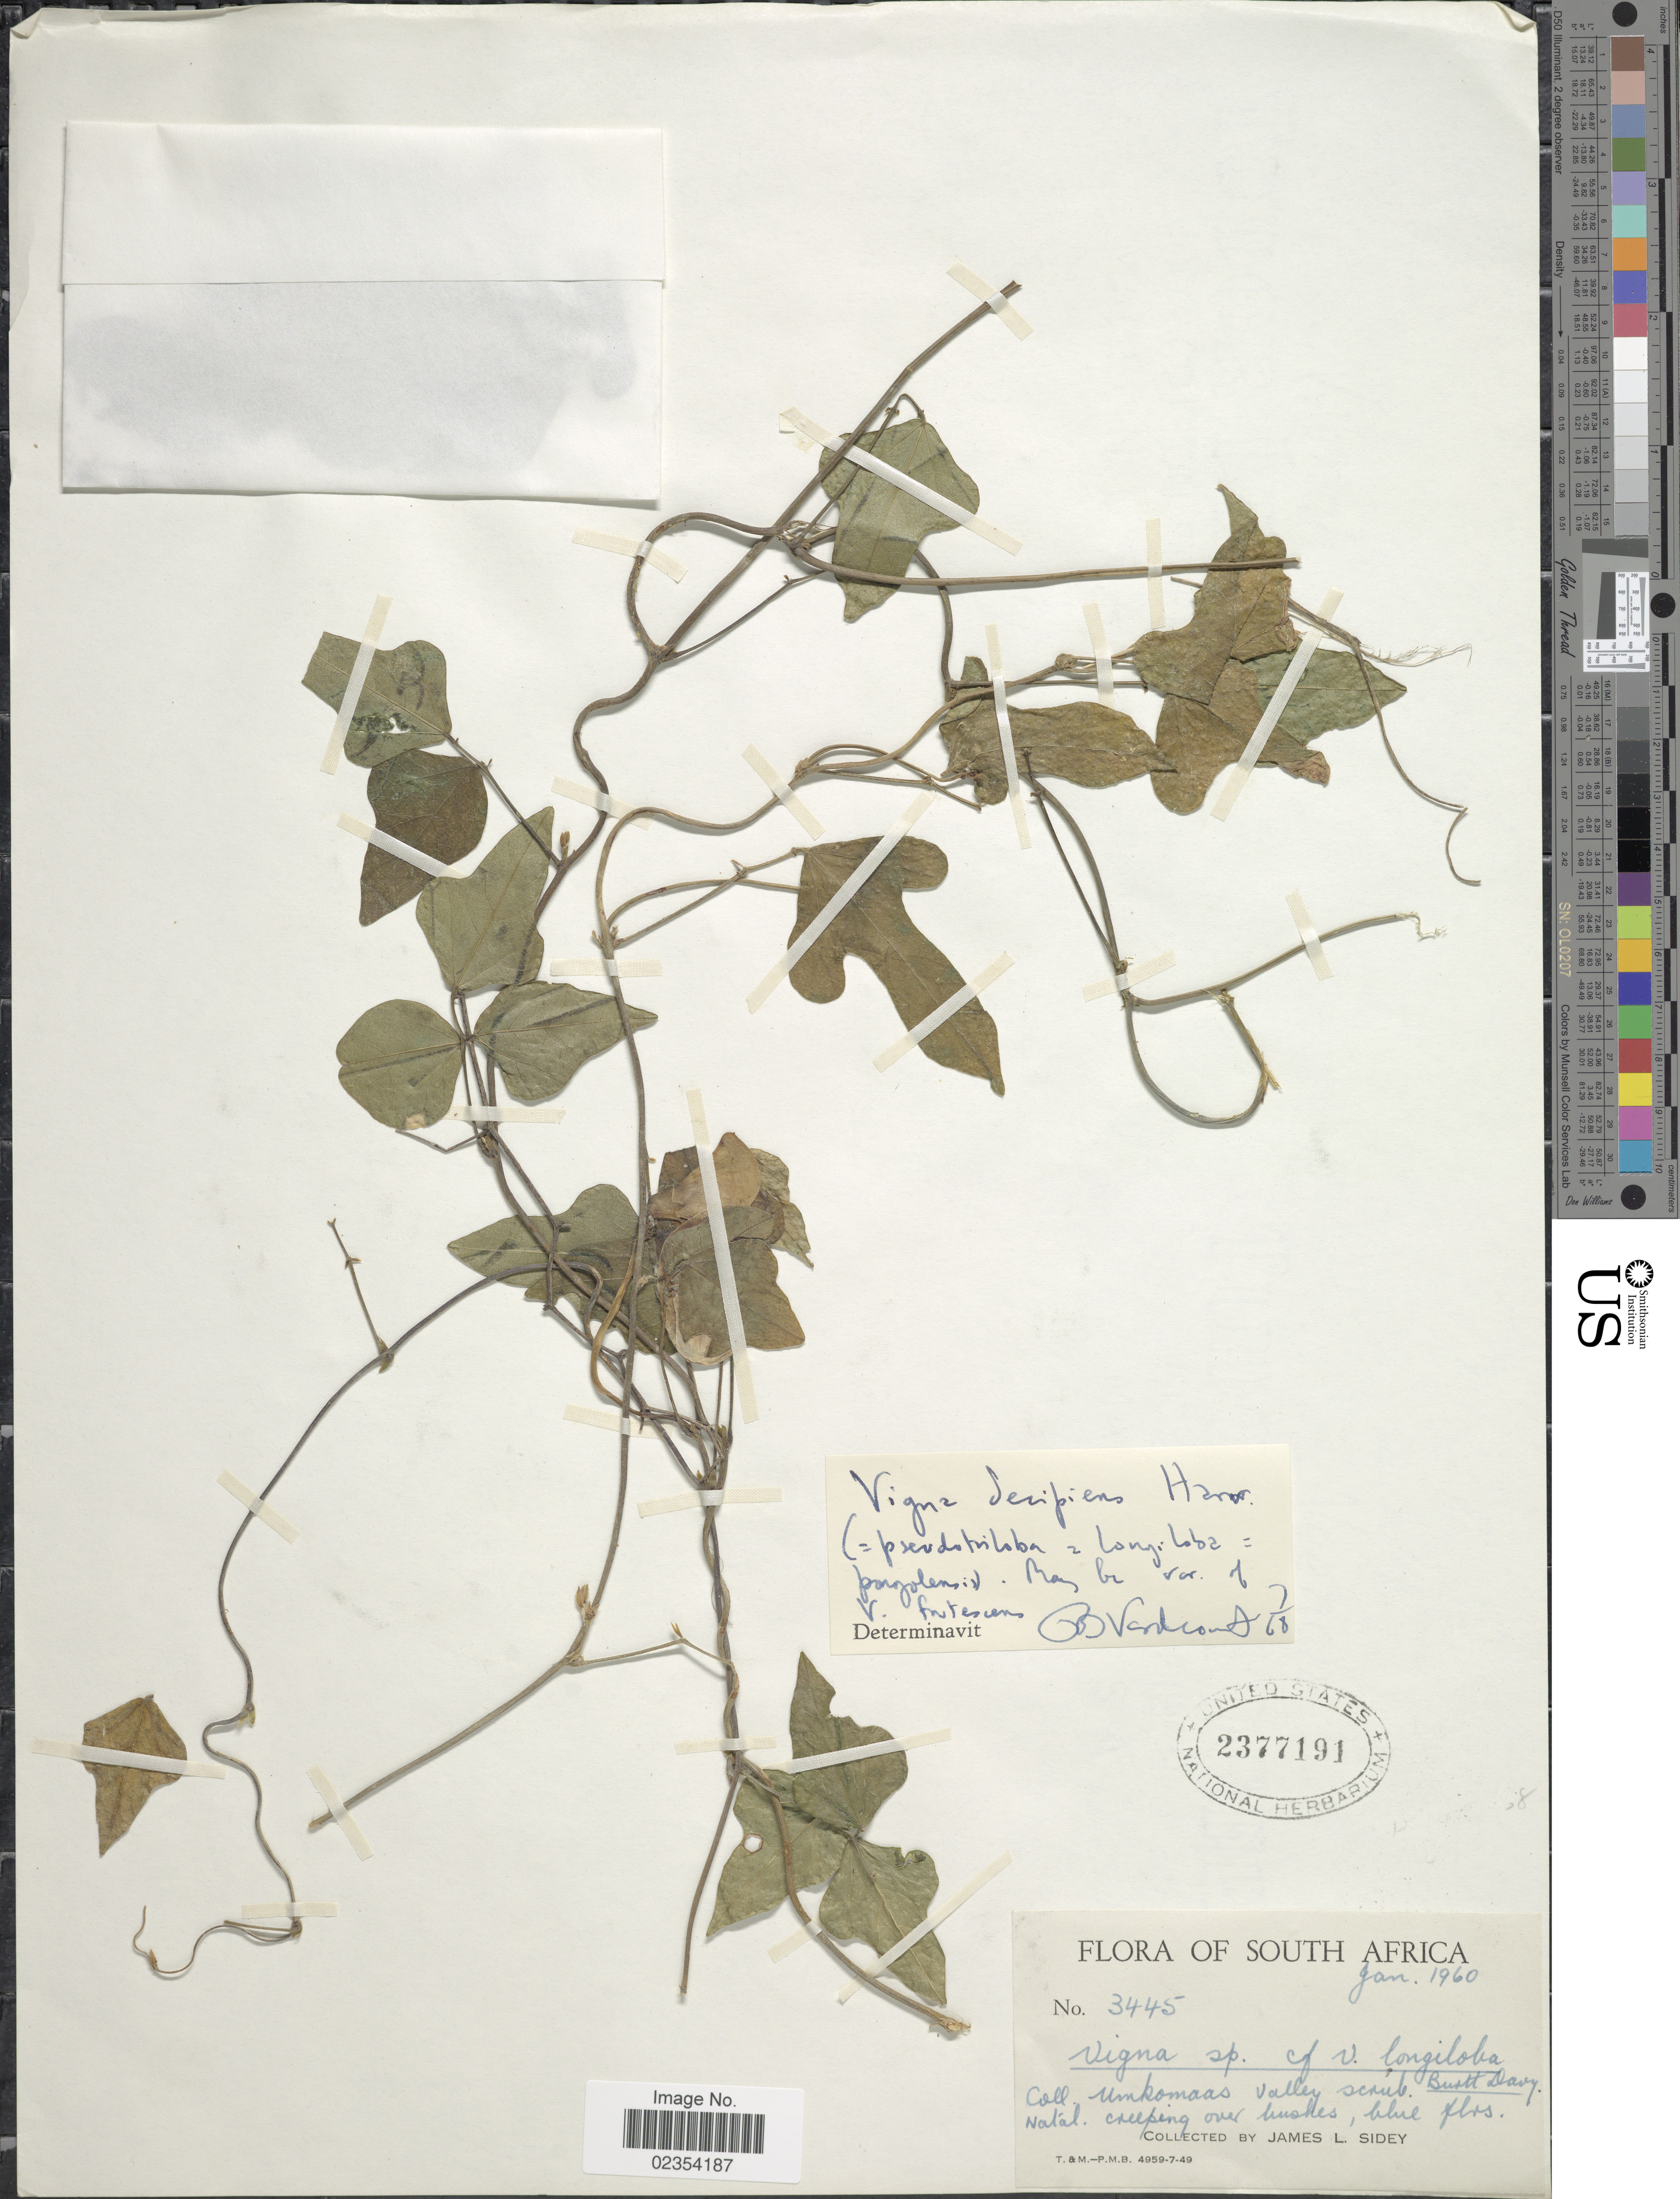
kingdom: Plantae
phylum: Tracheophyta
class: Magnoliopsida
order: Fabales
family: Fabaceae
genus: Vigna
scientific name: Vigna decipiens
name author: Harv.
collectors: J. L. Sidey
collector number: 3445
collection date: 1960-01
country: South Africa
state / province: KwaZulu-Natal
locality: Umkomaas Valley, Natal.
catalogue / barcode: US 2377191